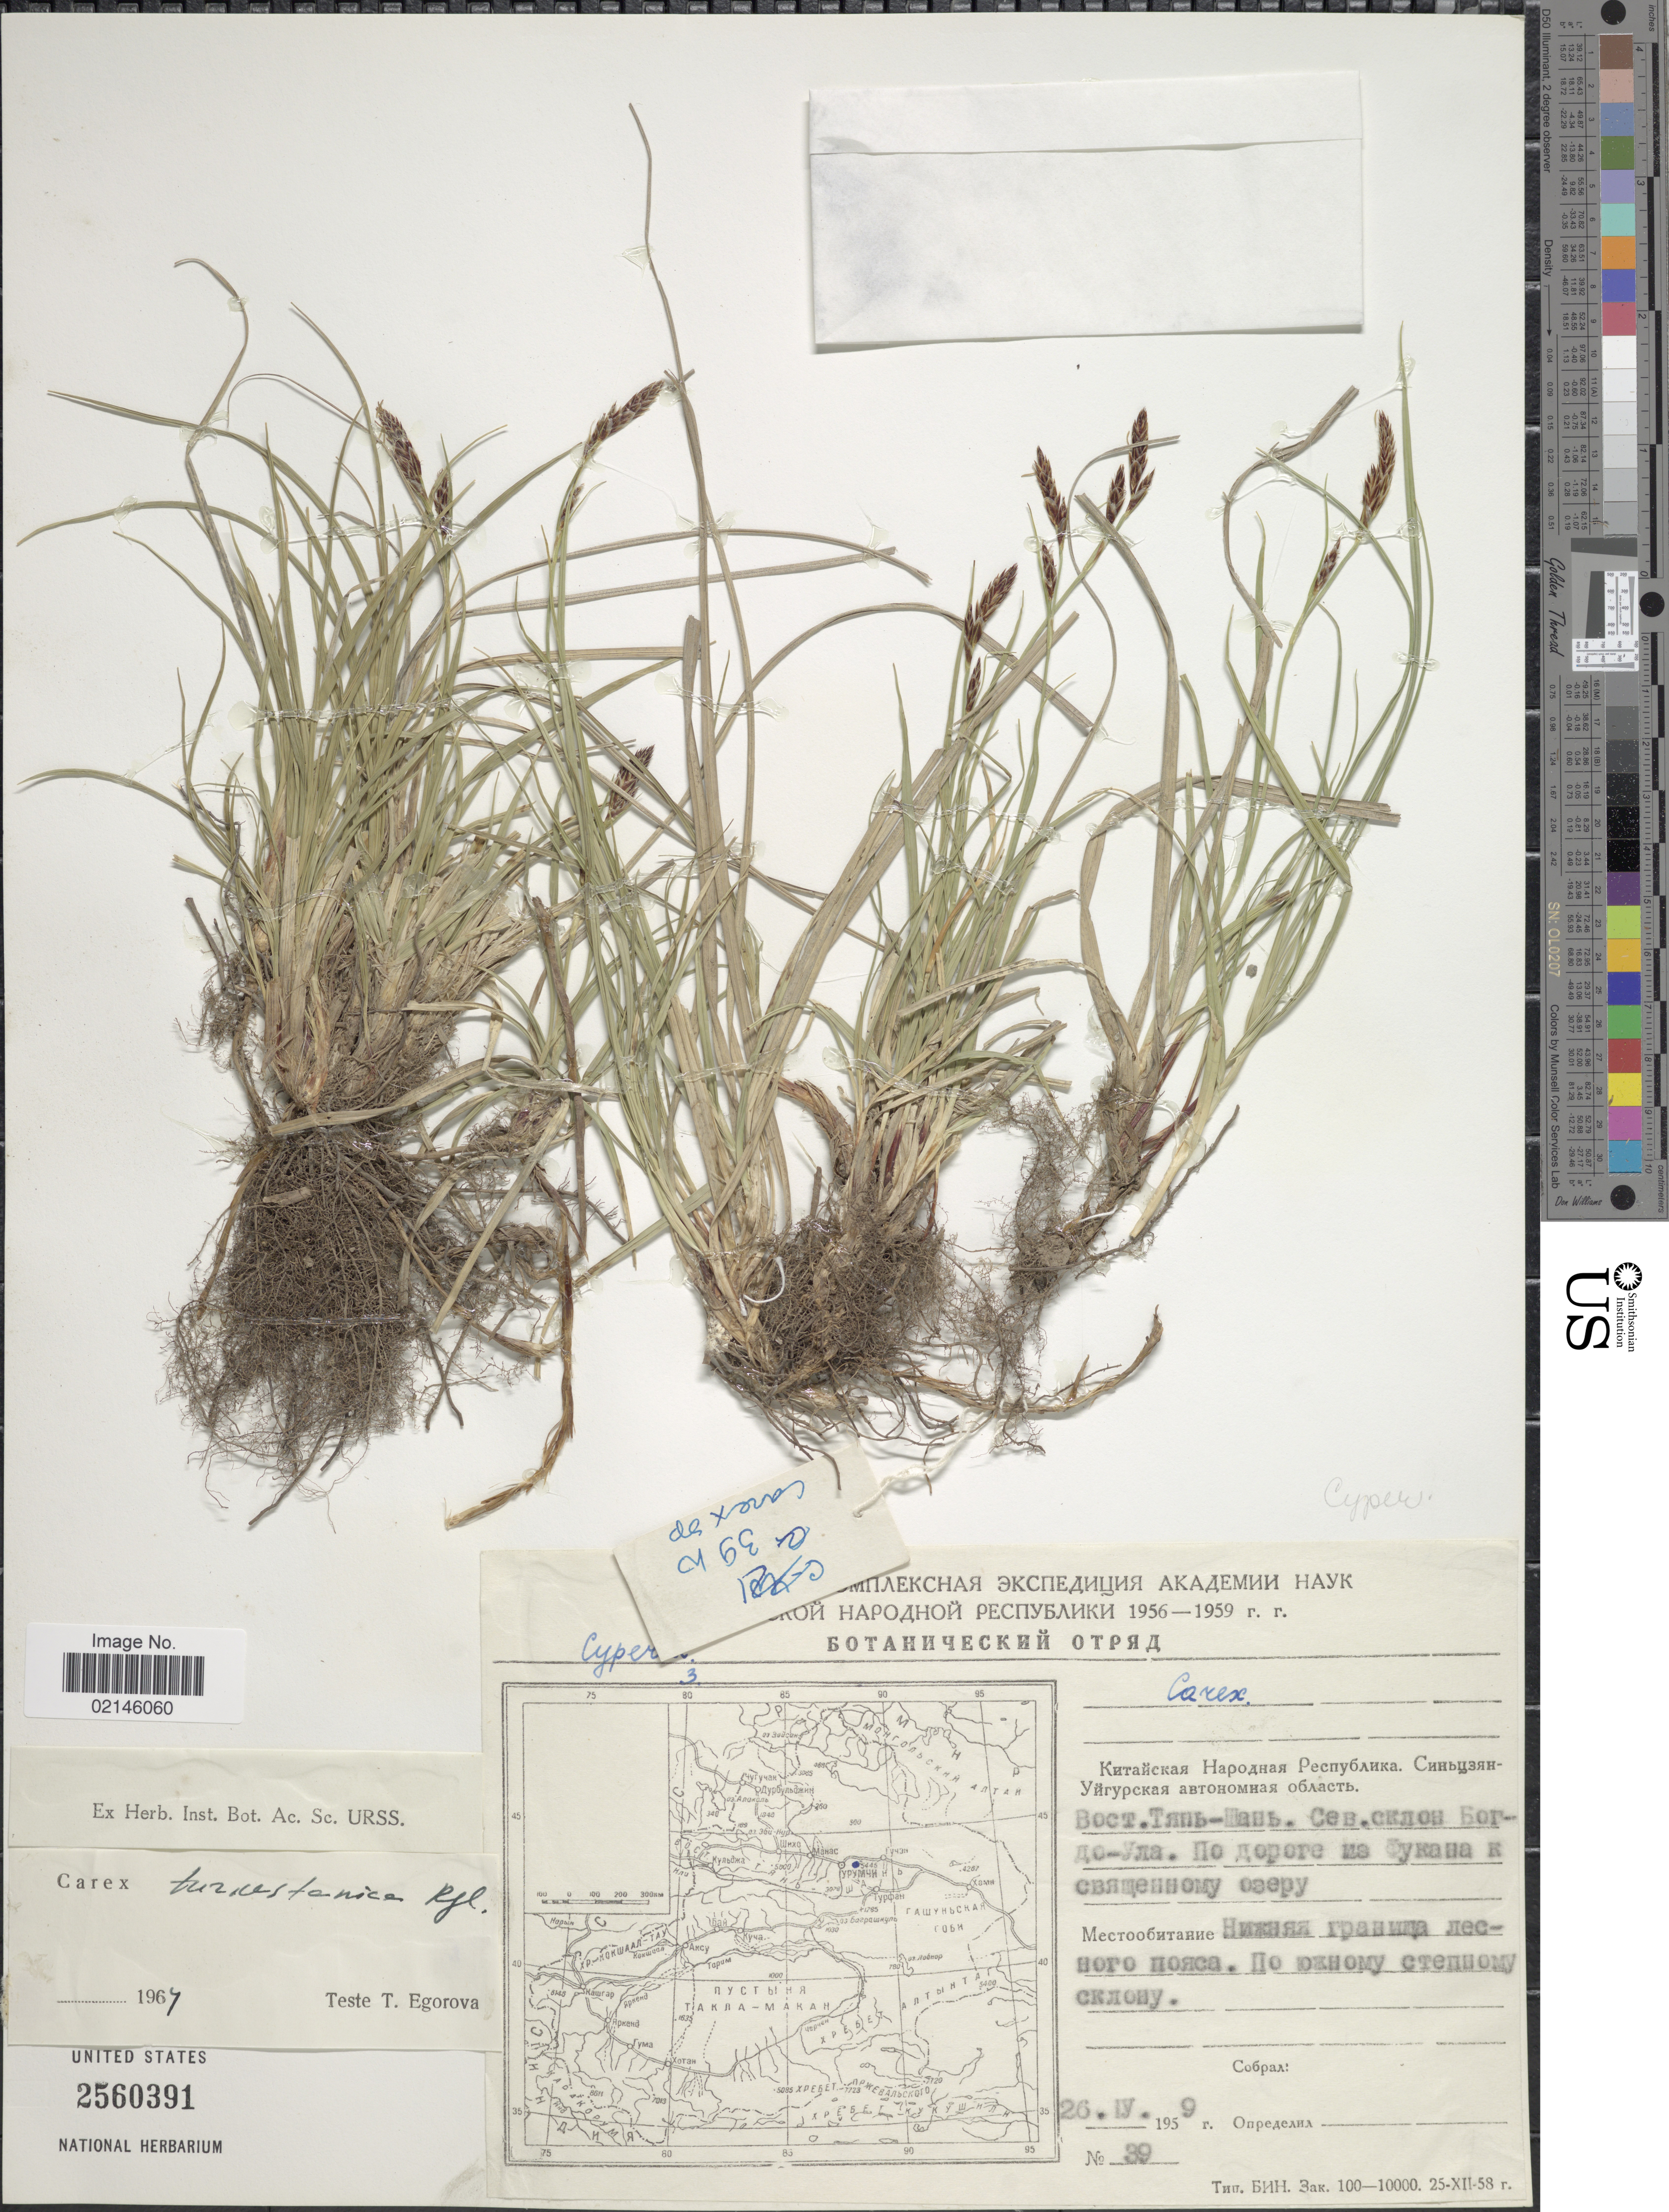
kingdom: Plantae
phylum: Tracheophyta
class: Liliopsida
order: Poales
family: Cyperaceae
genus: Carex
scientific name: Carex turkestanica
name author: Regel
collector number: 39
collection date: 1959-04-26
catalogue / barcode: US 2560391